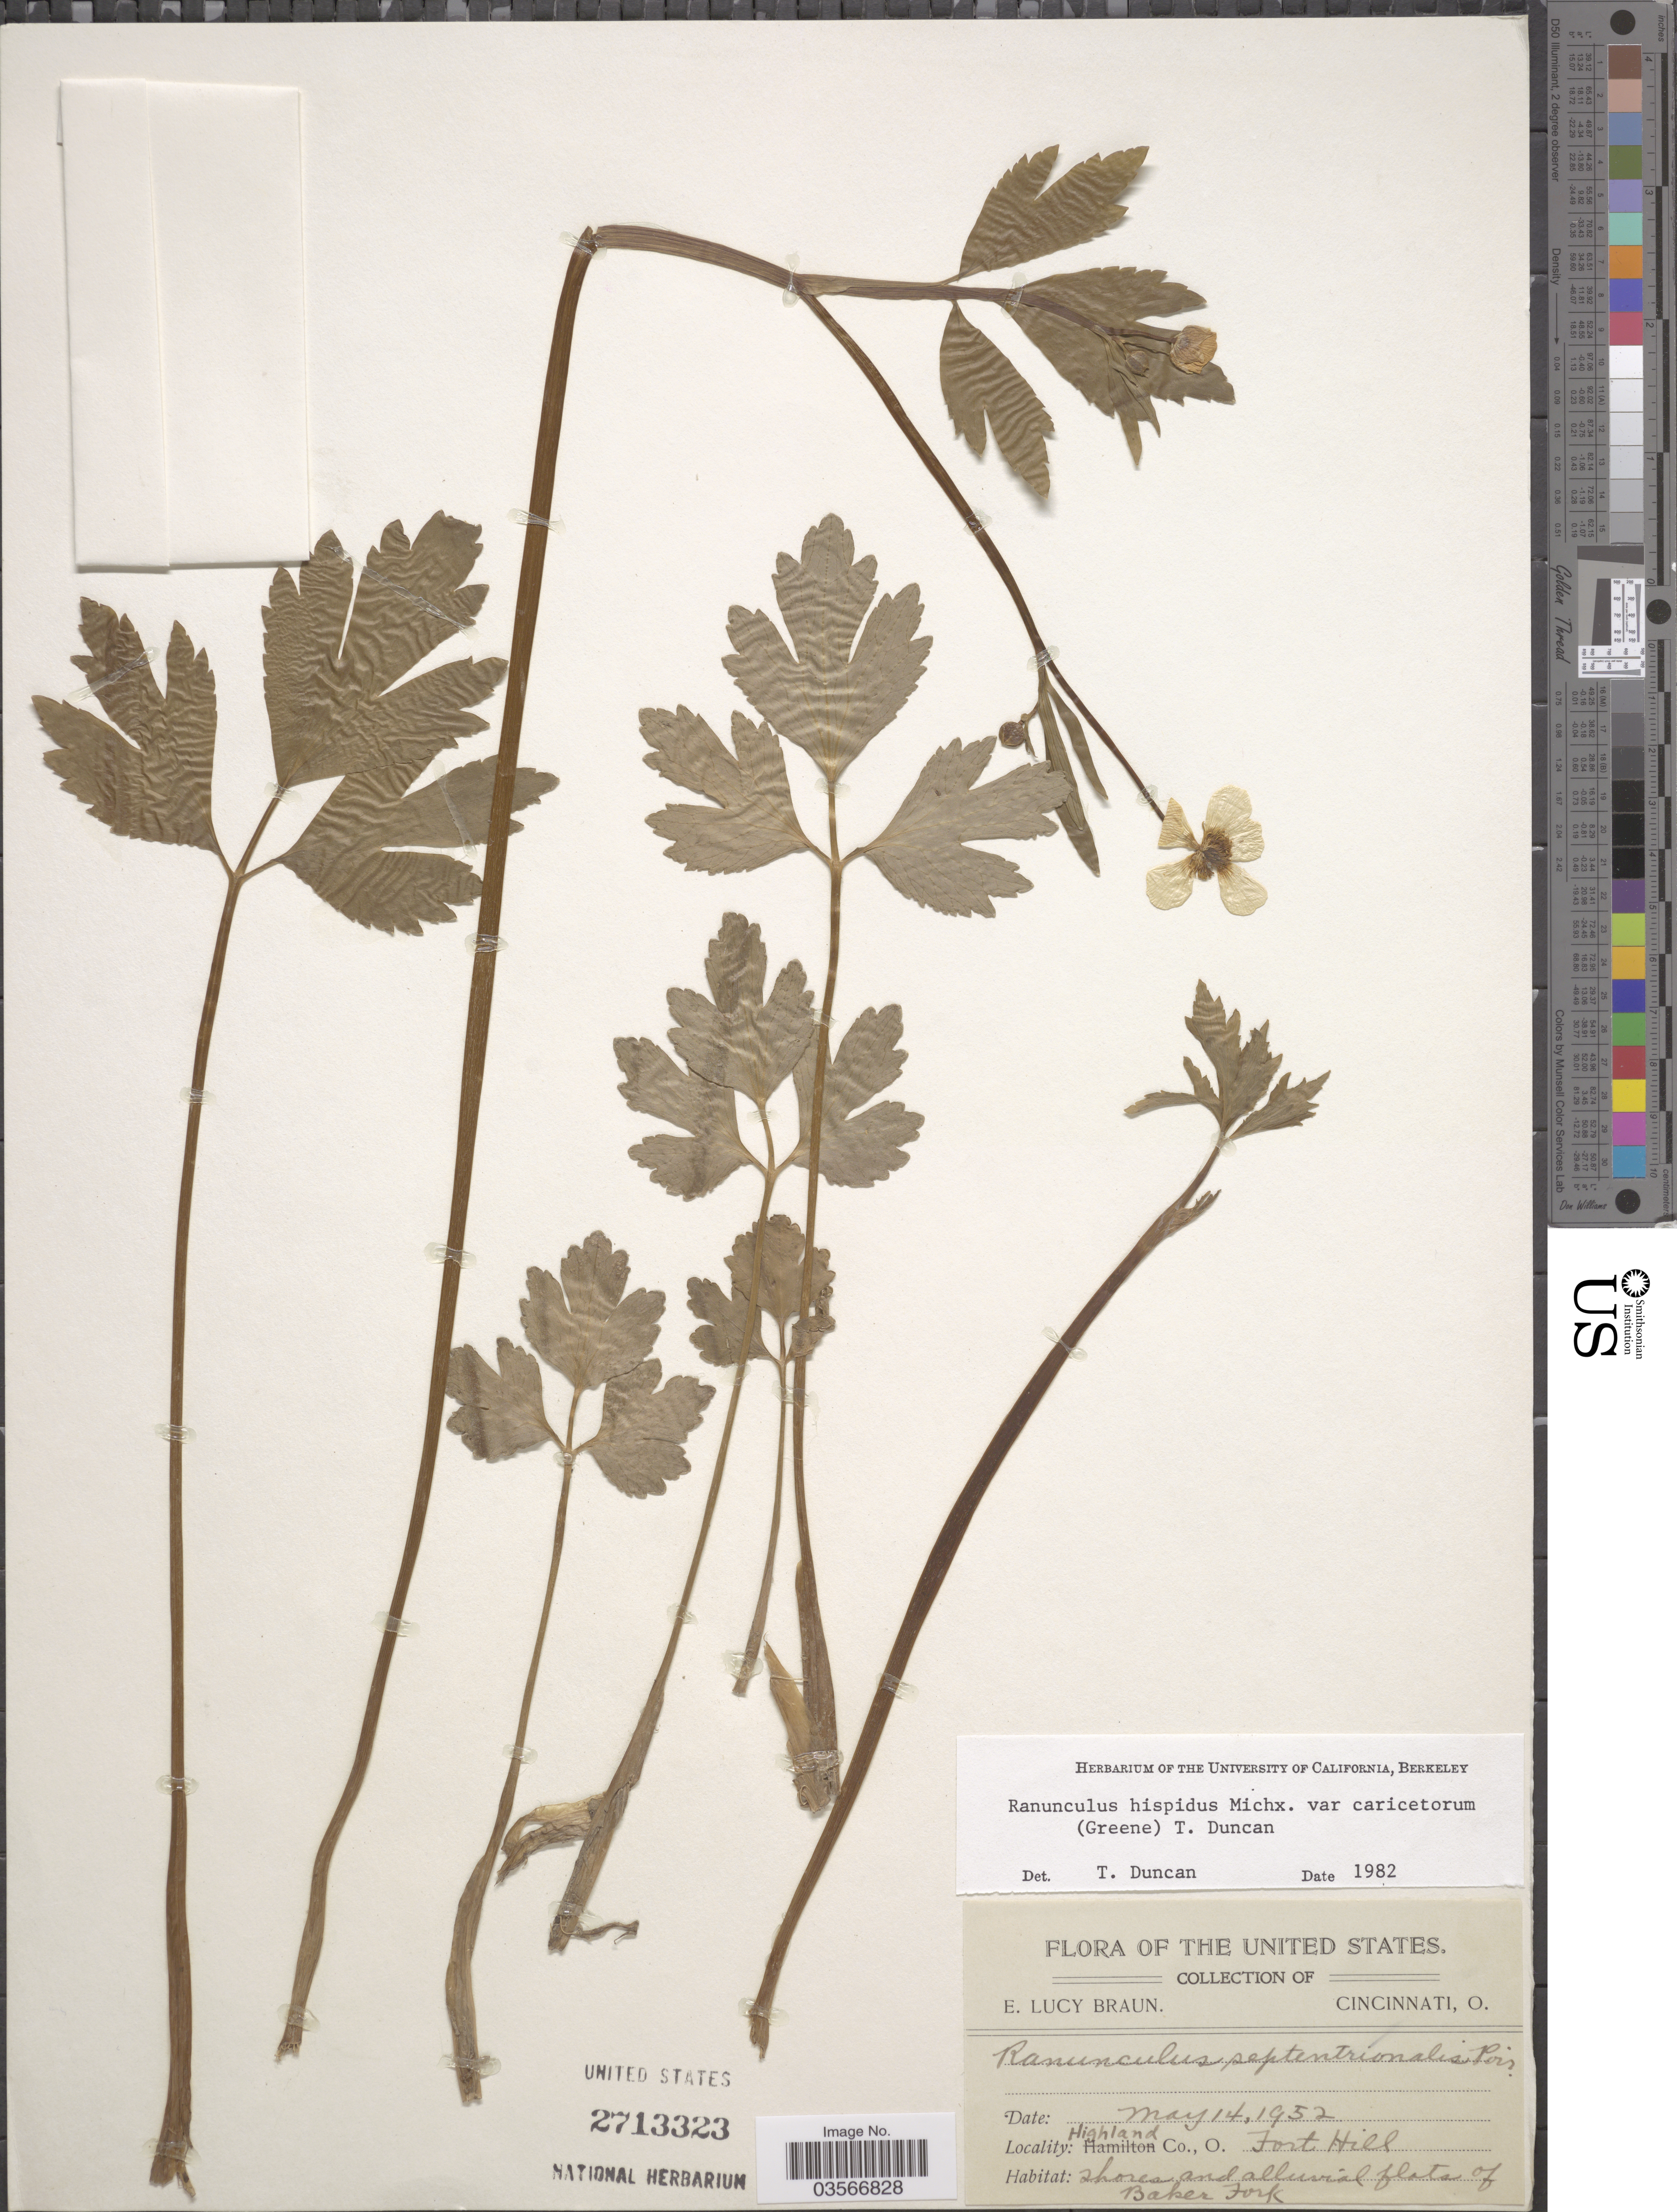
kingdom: Plantae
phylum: Tracheophyta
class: Magnoliopsida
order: Ranunculales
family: Ranunculaceae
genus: Ranunculus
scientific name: Ranunculus hispidus var. caricetorum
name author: Michx.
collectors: E. L. Braun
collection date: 1952-05-14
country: United States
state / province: Ohio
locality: Highland Co., Fort Hill. Shores and alluvial flats of Baker Fork.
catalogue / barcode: US 2713323